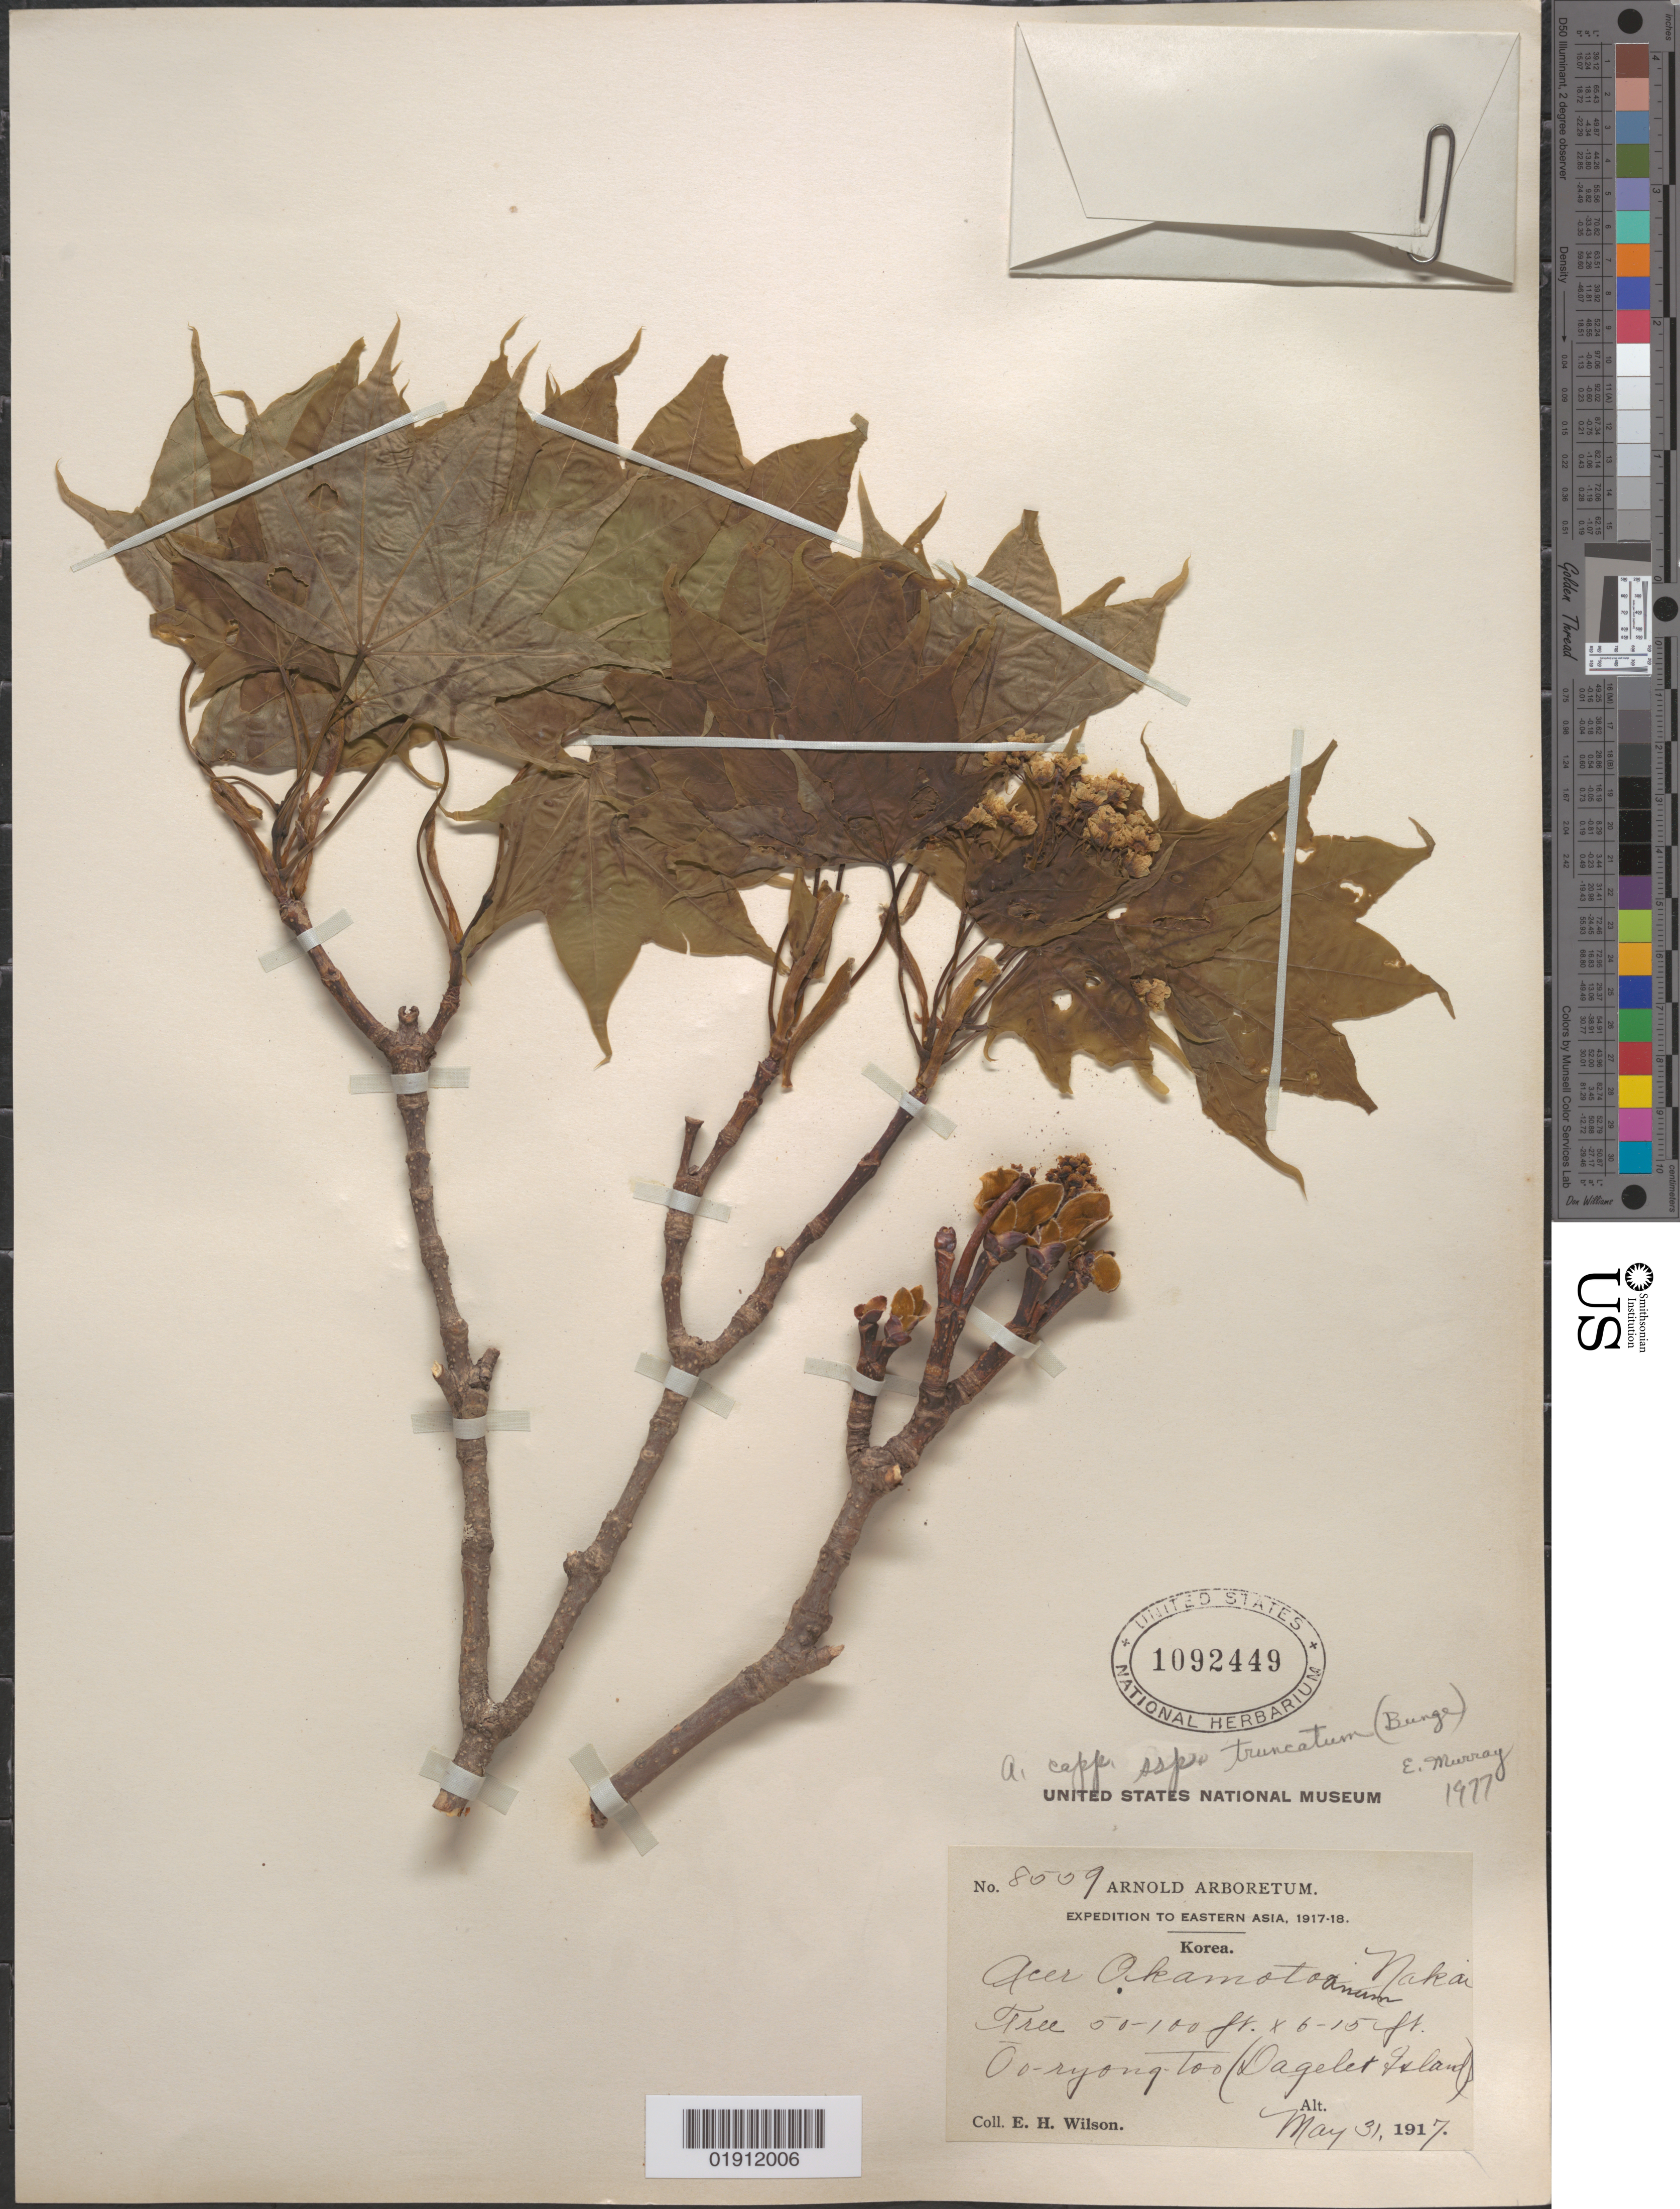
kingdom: Plantae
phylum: Tracheophyta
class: Magnoliopsida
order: Sapindales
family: Sapindaceae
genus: Acer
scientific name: Acer cappadocicum subsp. truncatum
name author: (Bunge) A.E. Murray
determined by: Murray, Edward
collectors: E. H. Wilson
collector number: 8559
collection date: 1917-05-31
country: South Korea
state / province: North Gyeongsang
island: Dagelet I. [Ulleung-do]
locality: Daglet Island [Ulleung-do]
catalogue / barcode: US 1092449